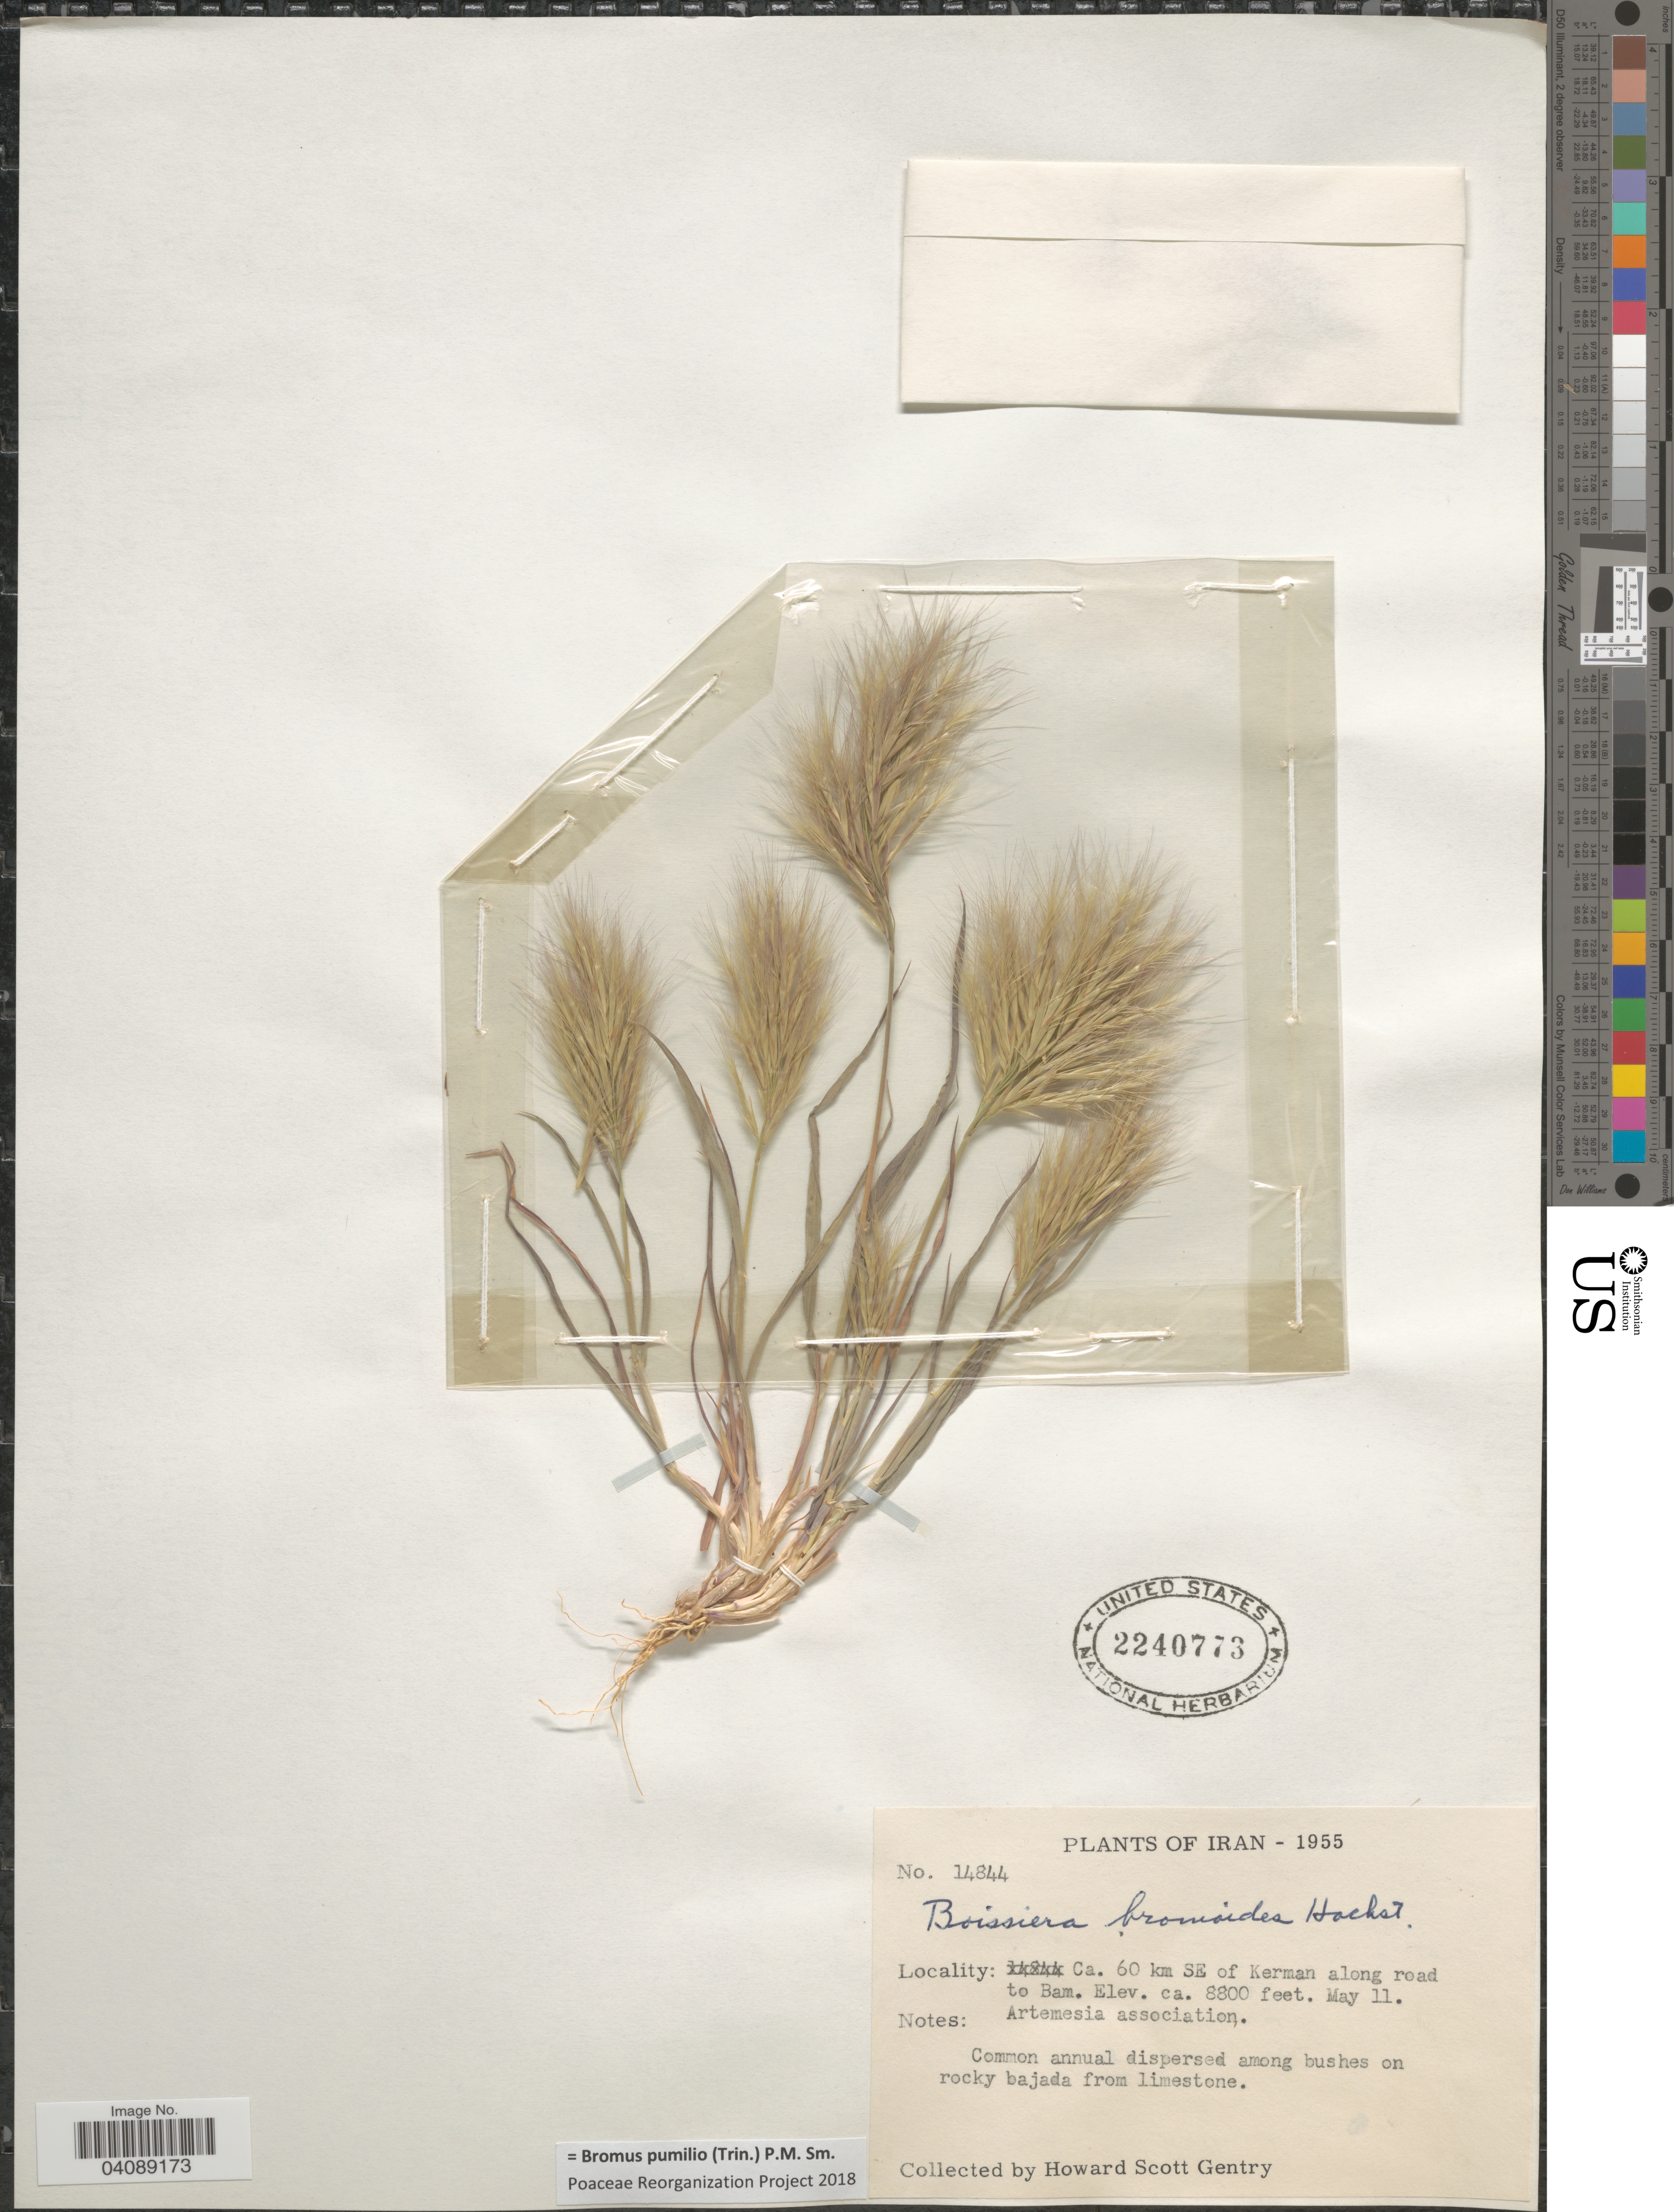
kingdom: Plantae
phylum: Tracheophyta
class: Liliopsida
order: Poales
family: Poaceae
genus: Bromus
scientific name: Bromus pumilio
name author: (Trin.) P.M. Sm.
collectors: H. S. Gentry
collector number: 14844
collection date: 1955-05-11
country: Iran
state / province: Kerman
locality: Ca. 60 km SE of Kerman along road to Bam.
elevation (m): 2682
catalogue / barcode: US 2240773